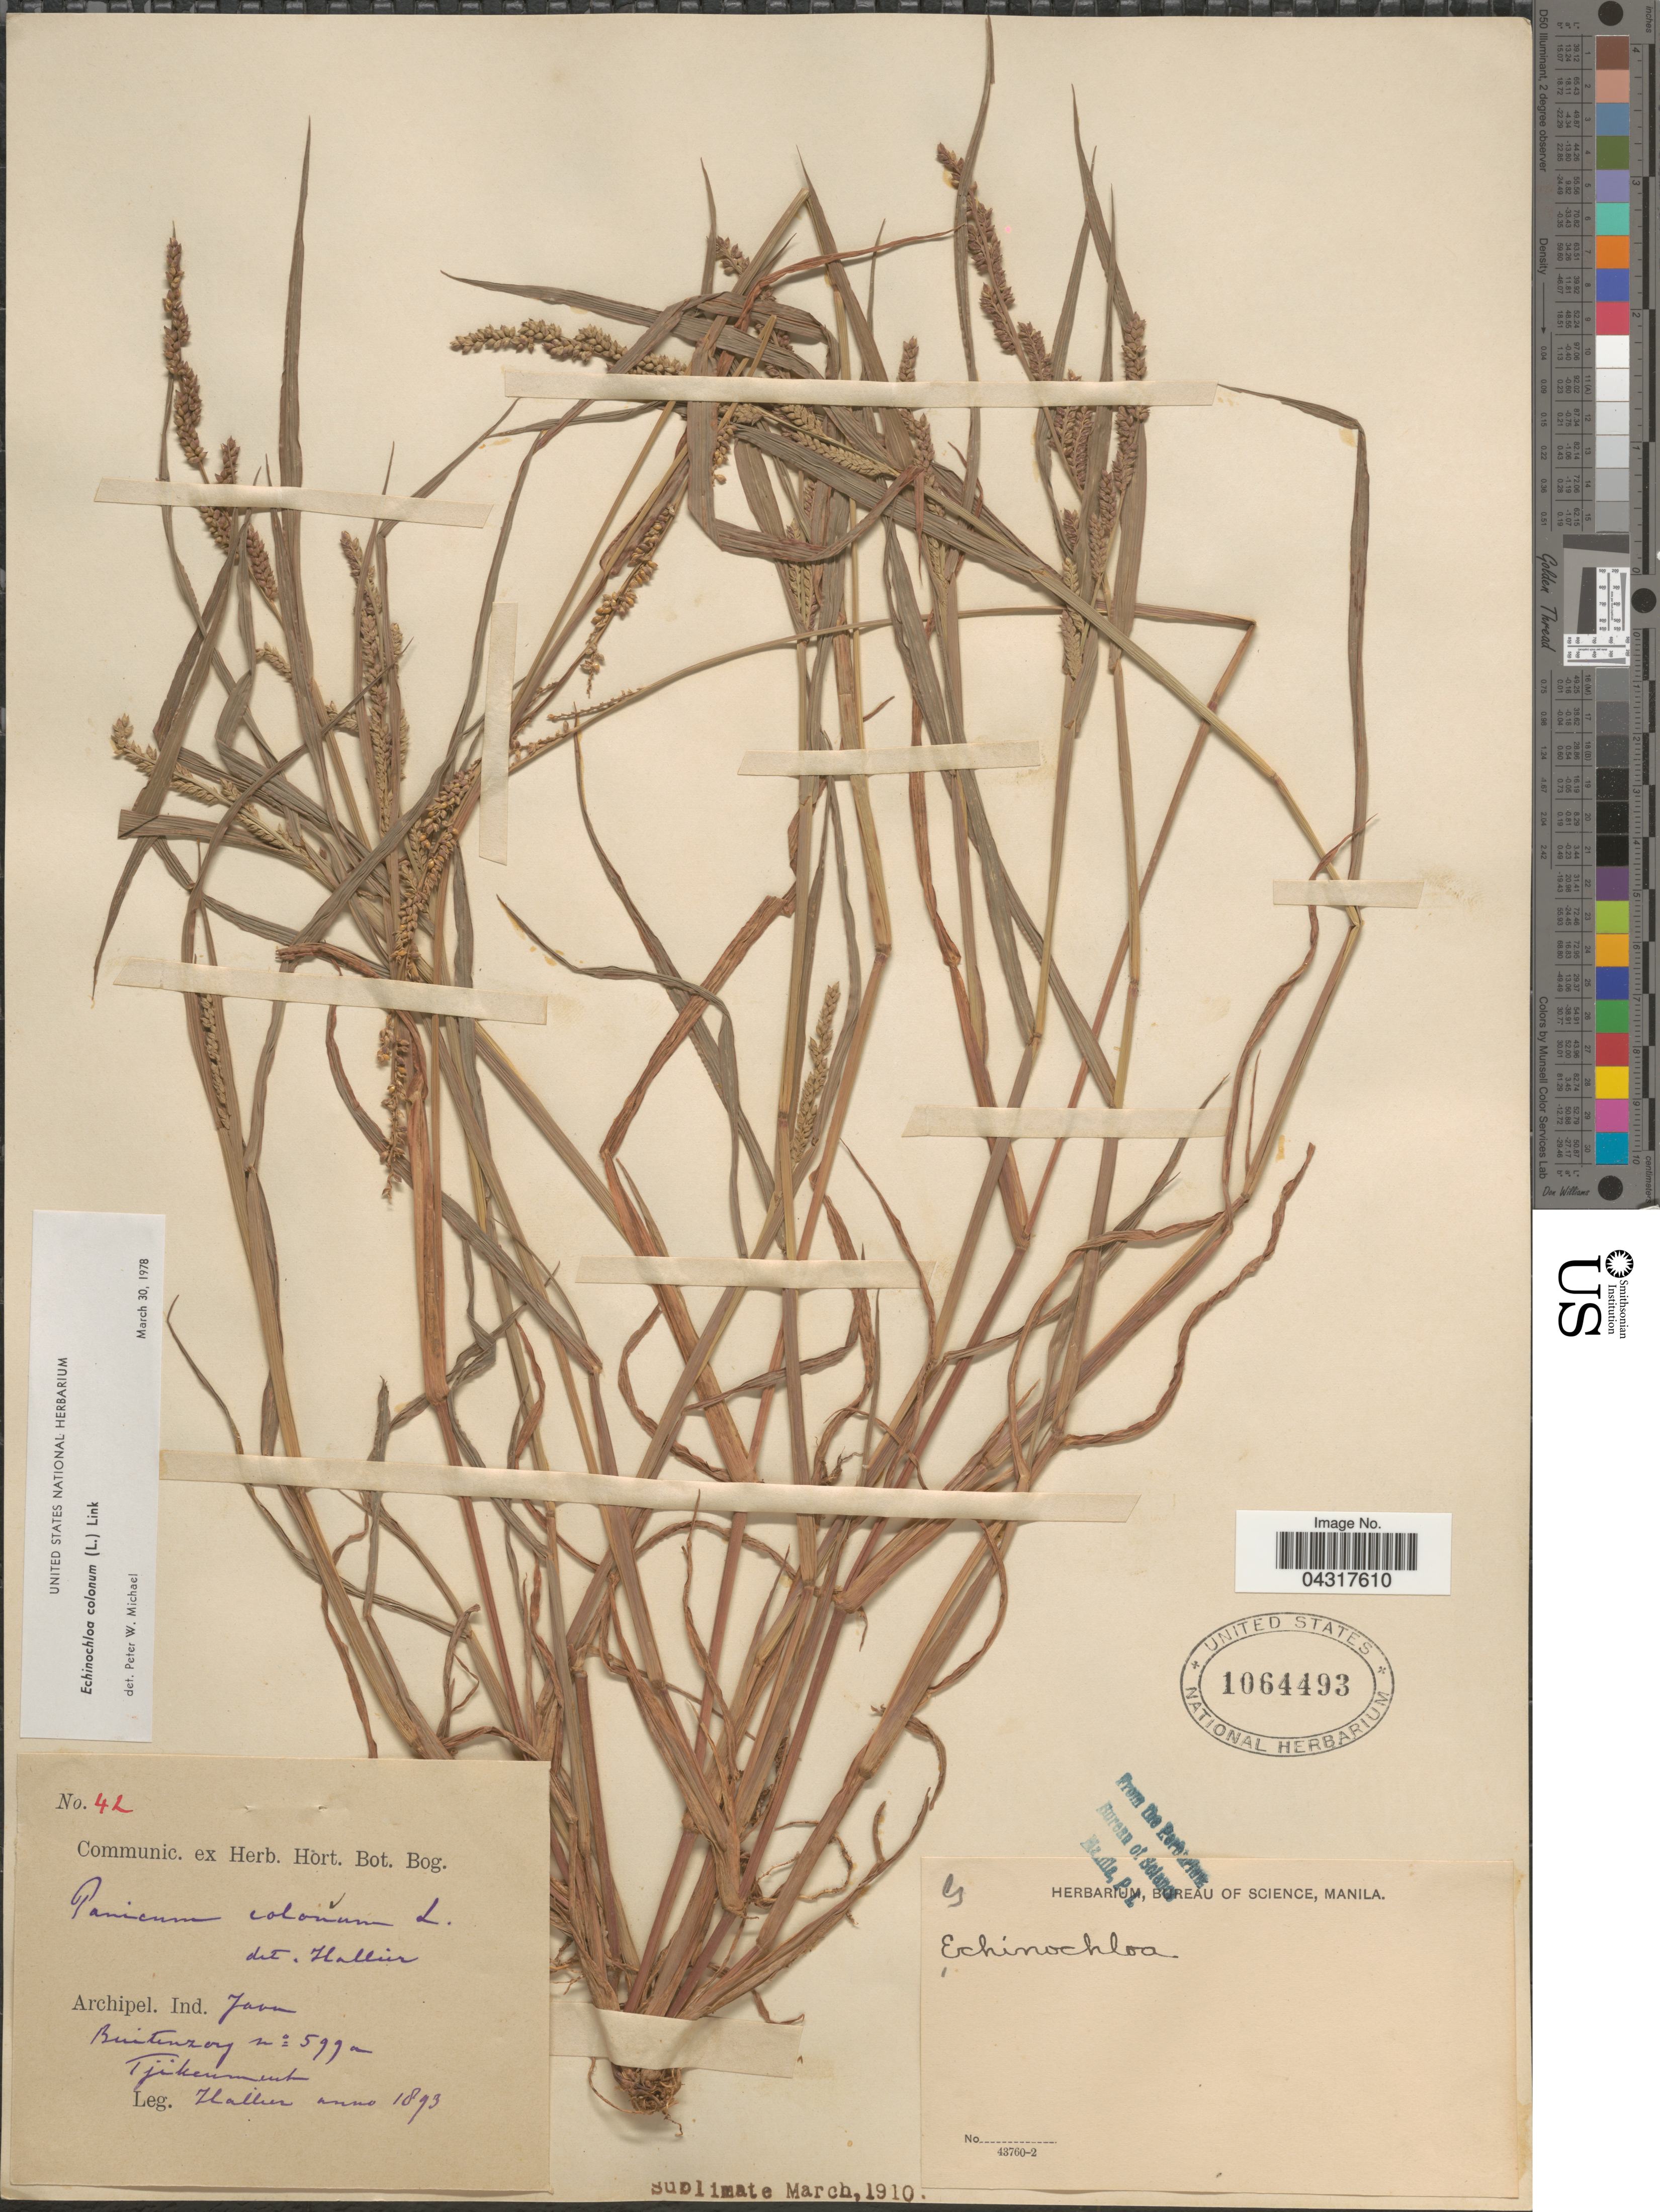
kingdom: Plantae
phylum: Tracheophyta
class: Liliopsida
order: Poales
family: Poaceae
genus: Echinochloa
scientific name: Echinochloa colona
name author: (L.) Link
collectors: Hallier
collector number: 42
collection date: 1893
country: Indonesia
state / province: Java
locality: Archipel. Ind. Buitenzorg nº 599 [illegible text] Tjikenmut [interpreted].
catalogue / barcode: US 1064493